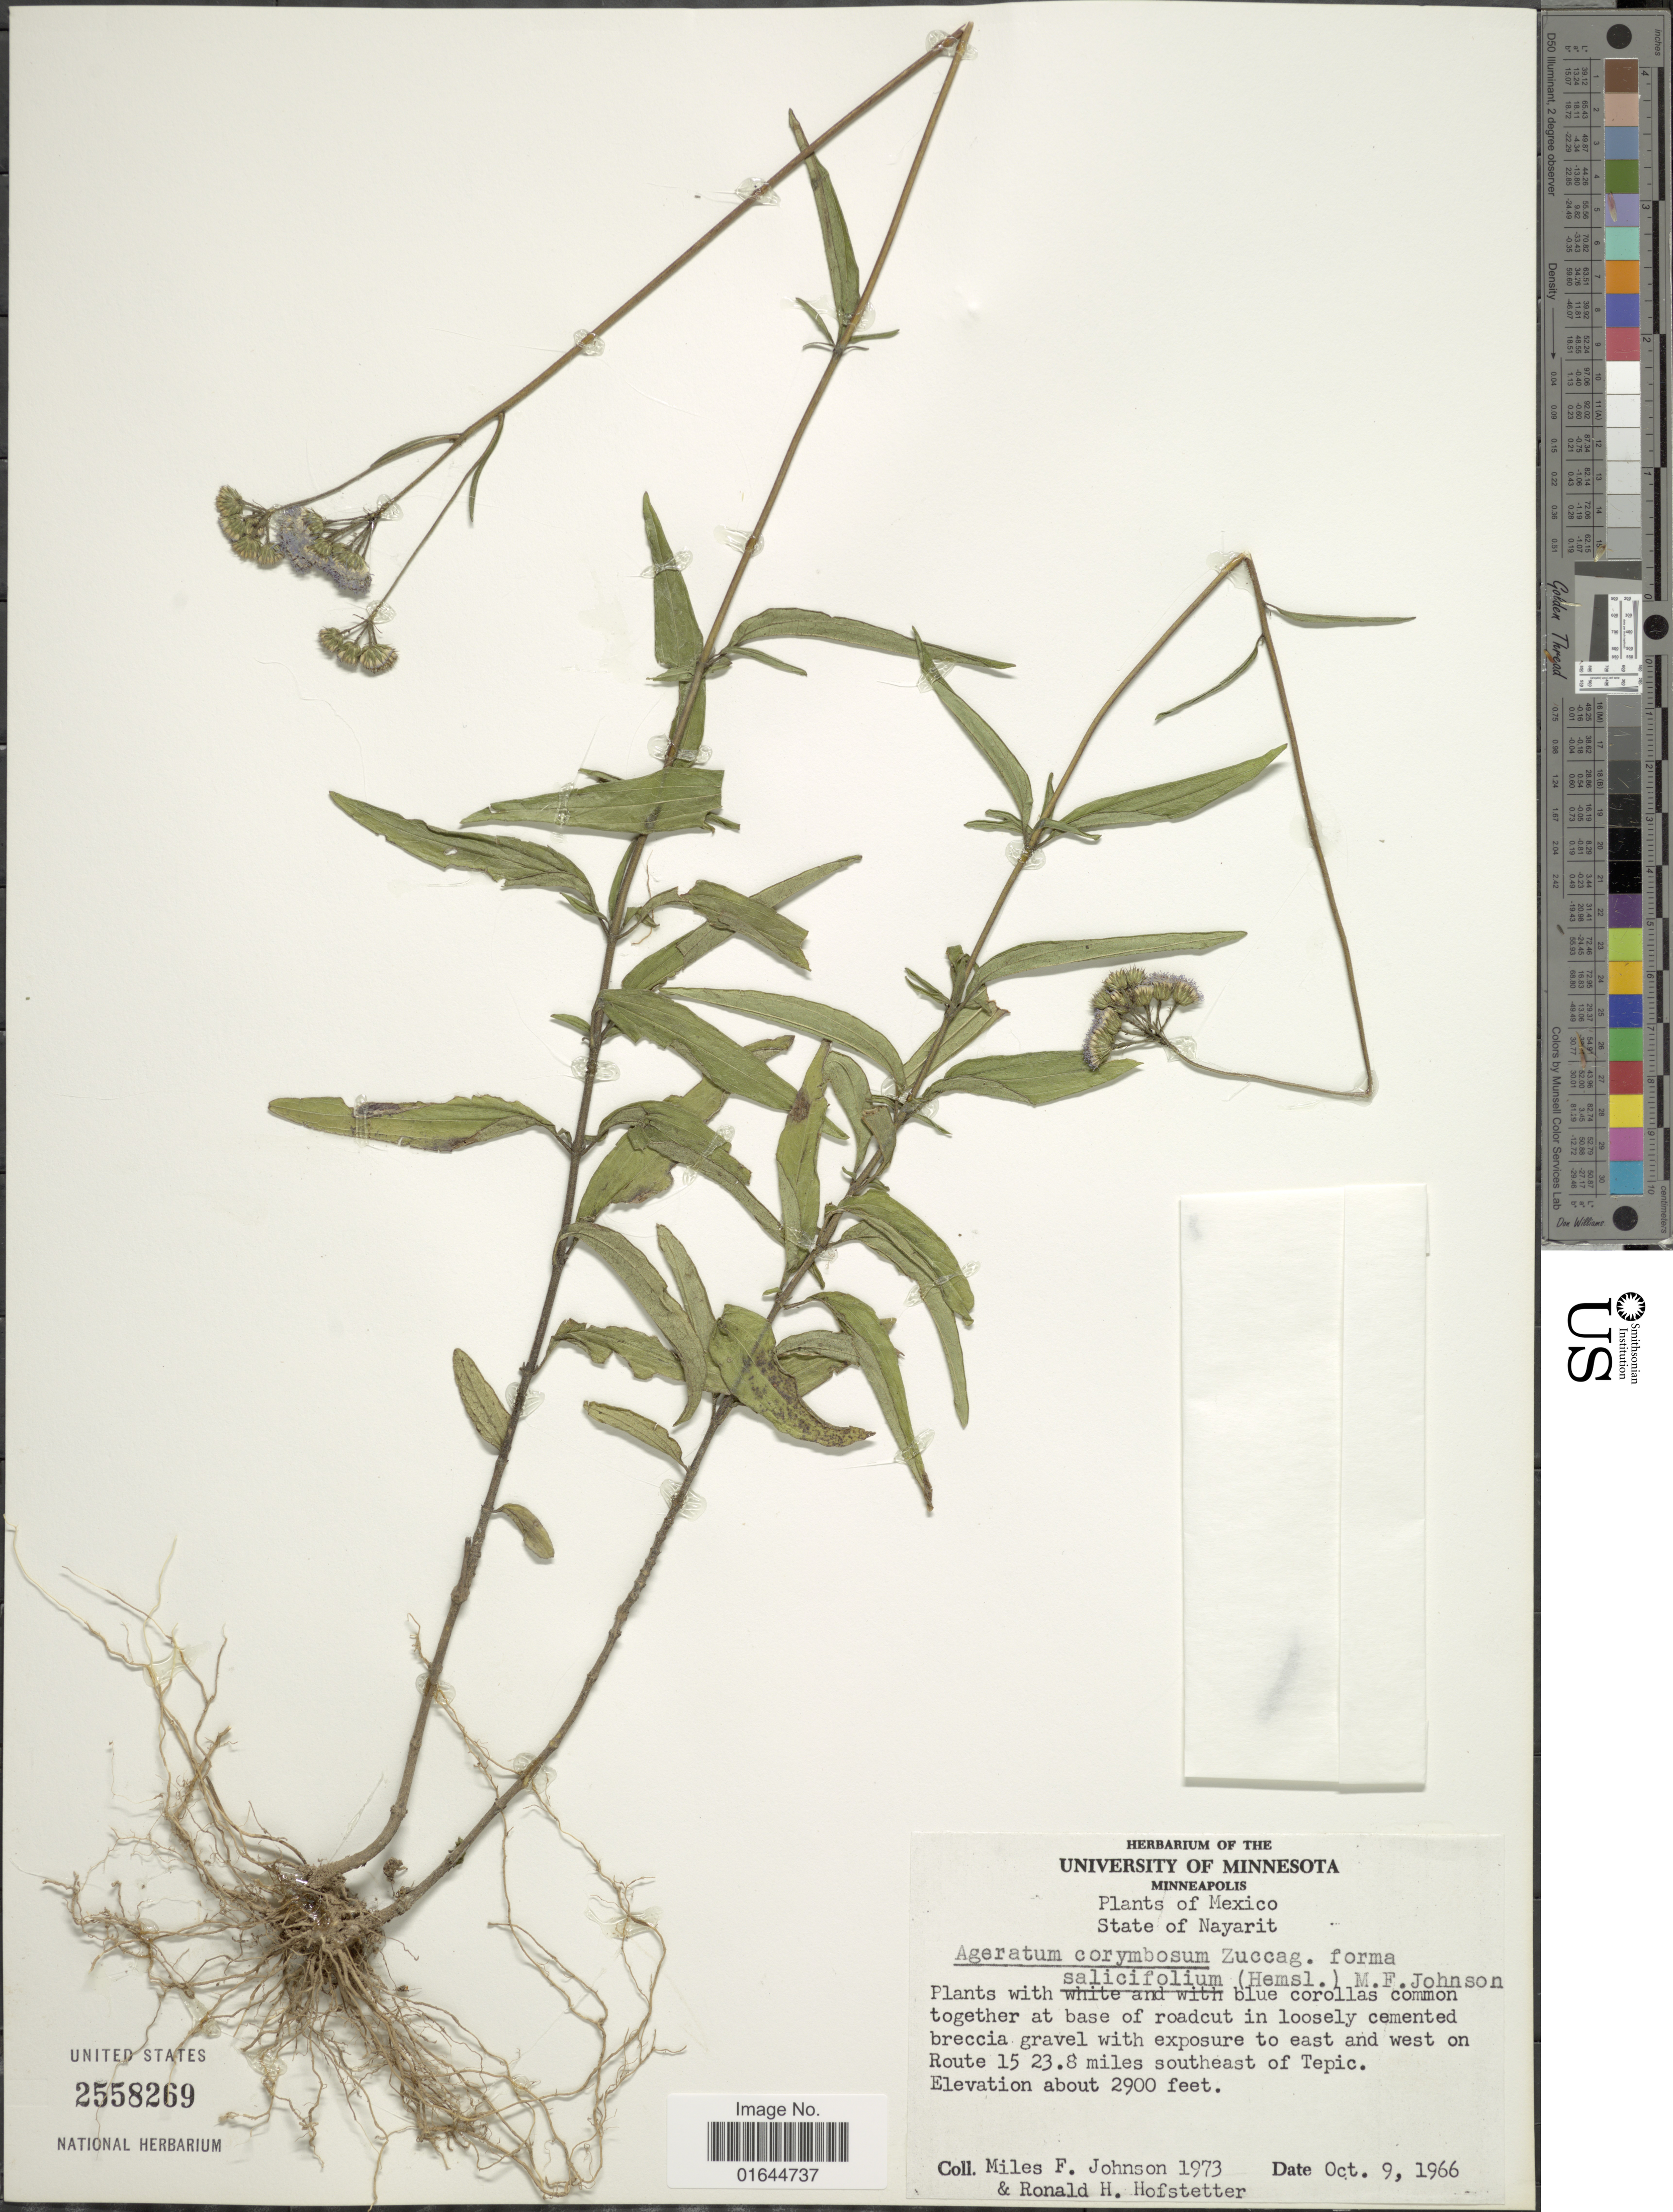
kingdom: Plantae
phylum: Tracheophyta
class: Magnoliopsida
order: Asterales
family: Asteraceae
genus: Ageratum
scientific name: Ageratum corymbosum f. salicifolium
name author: (Hemsl.) M.F. Johnson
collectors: M. F. Johnson & R. Hofstetter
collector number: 1973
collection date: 1966-10-09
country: Mexico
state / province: Nayarit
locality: Mexico, State of Nayarit, to east and west on Route 15 23.8 miles southwest of Tepic.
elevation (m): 884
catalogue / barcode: US 2558269